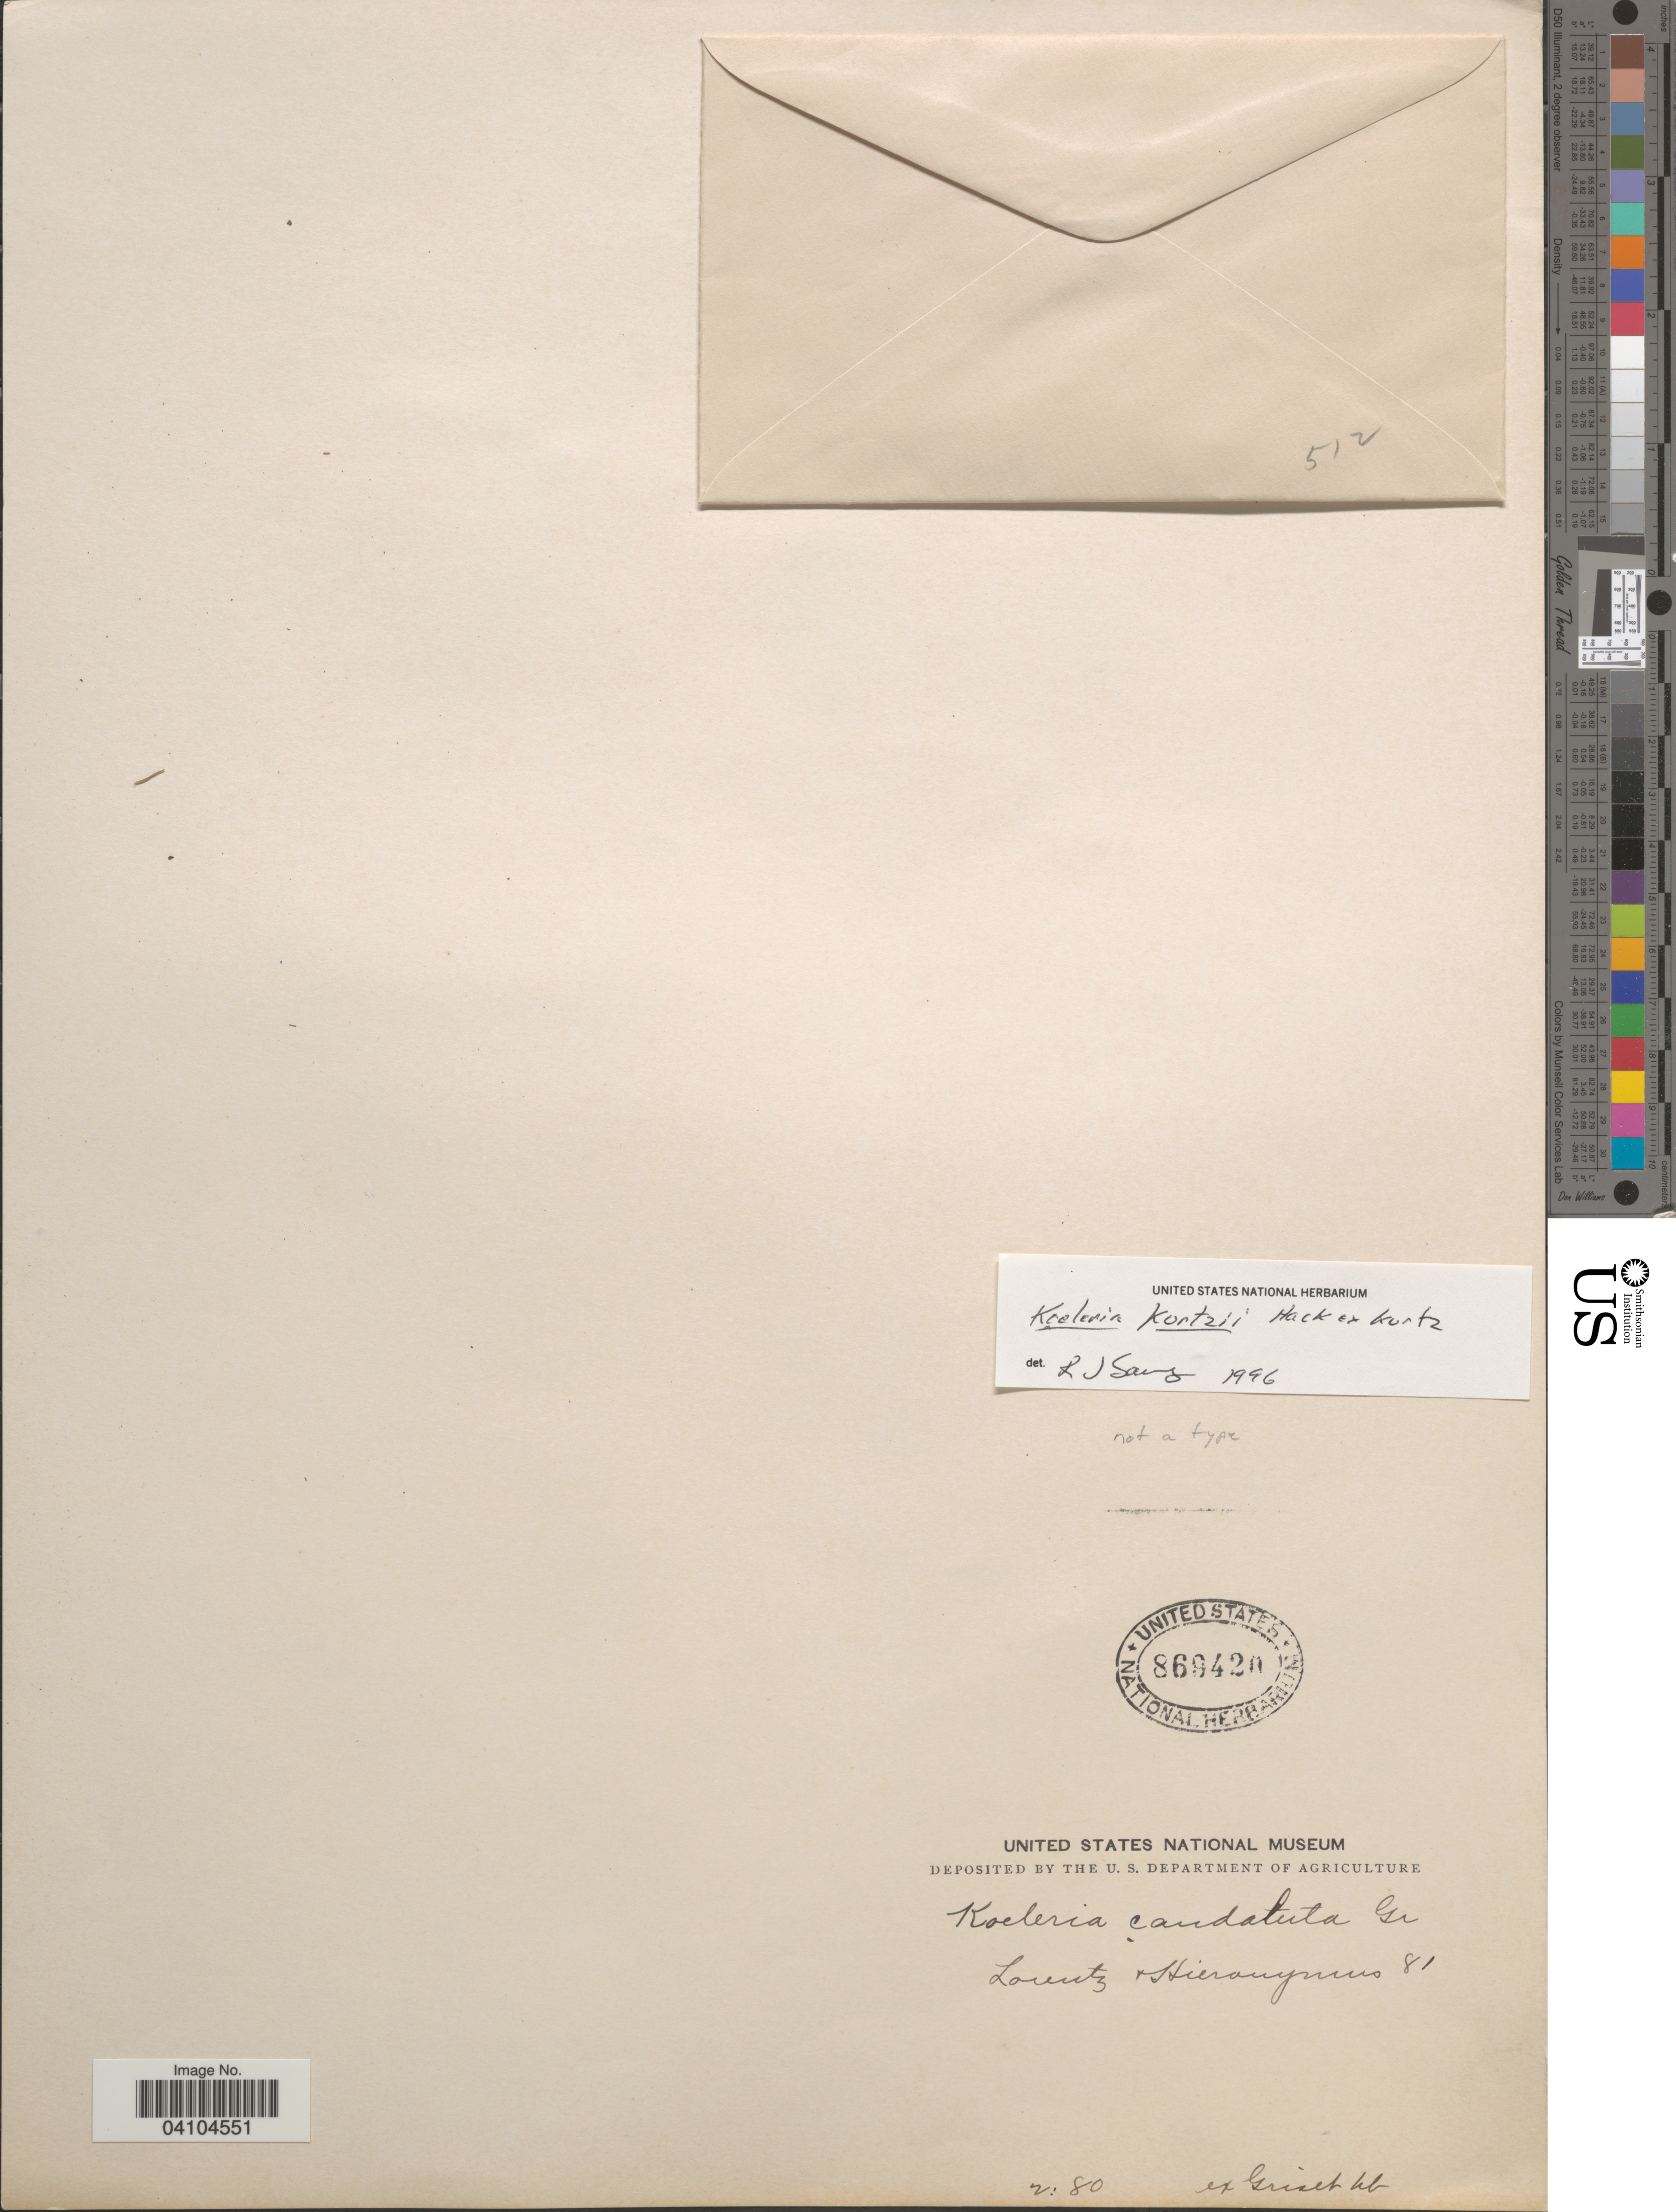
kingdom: Plantae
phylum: Tracheophyta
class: Liliopsida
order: Poales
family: Poaceae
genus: Koeleria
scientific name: Koeleria kurtzii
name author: Hack. ex Kurtz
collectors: Ex herb. Griset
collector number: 80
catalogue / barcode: US 869420